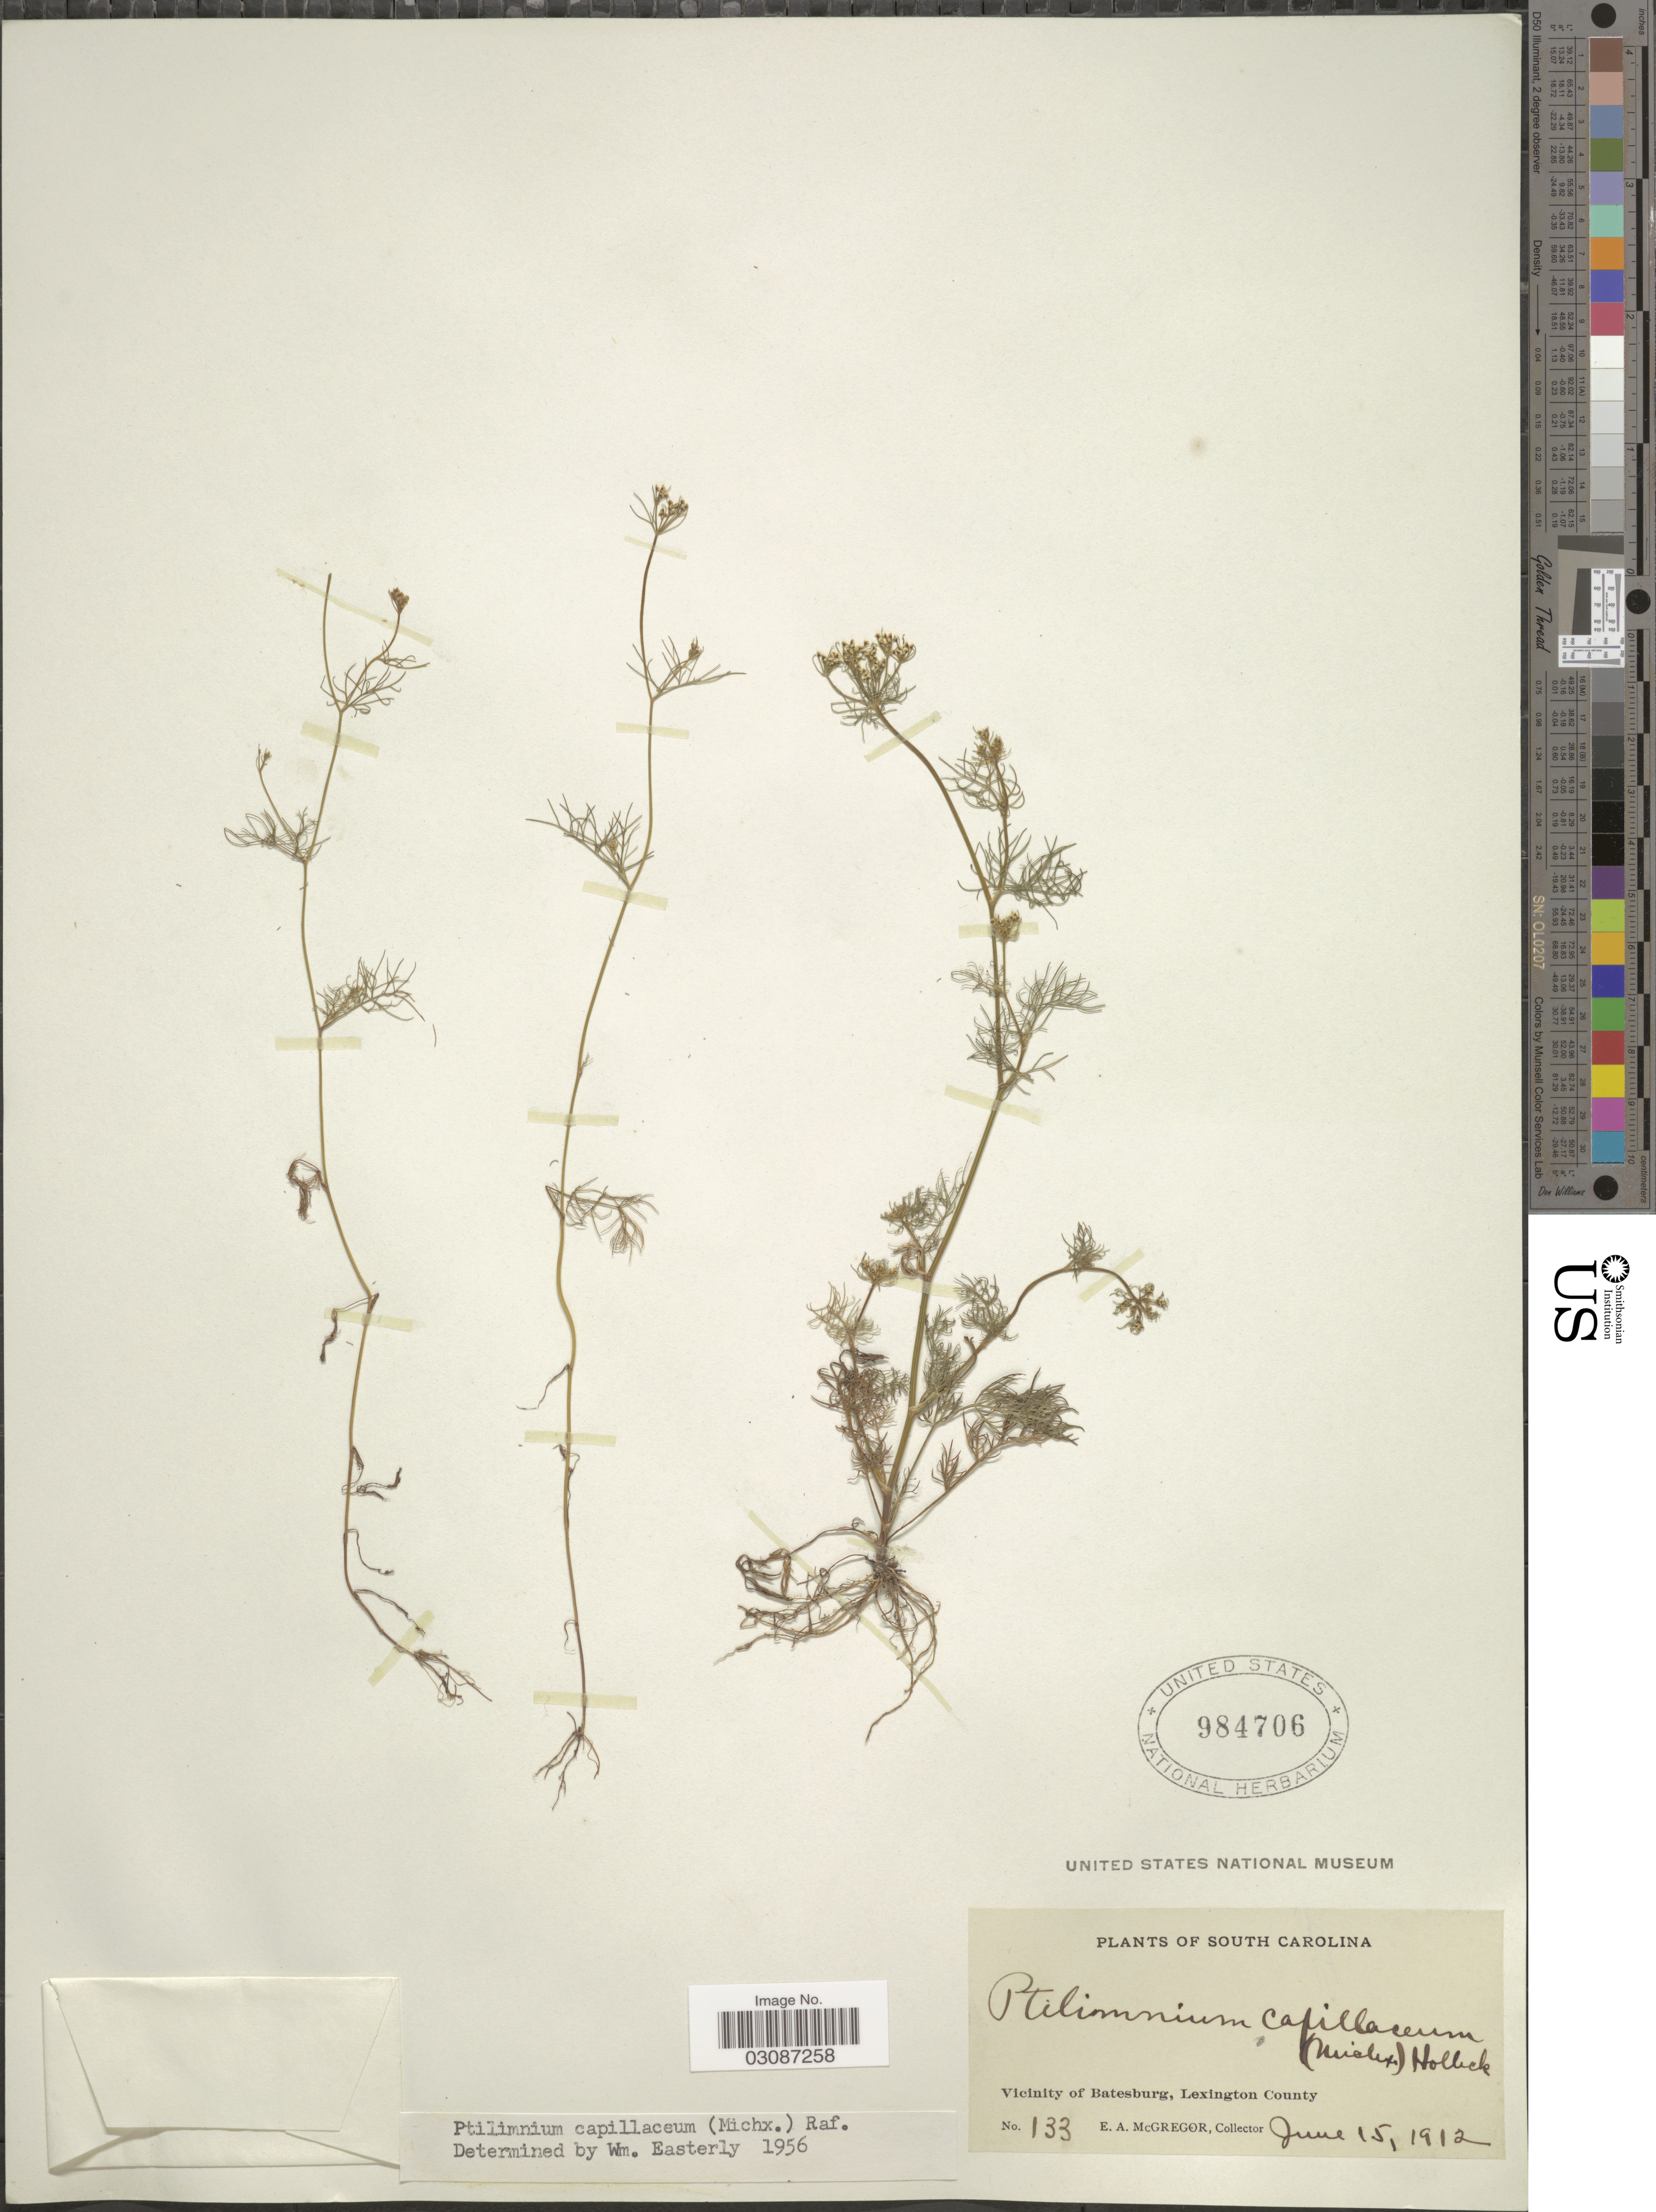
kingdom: Plantae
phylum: Tracheophyta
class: Magnoliopsida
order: Apiales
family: Apiaceae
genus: Ptilimnium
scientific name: Ptilimnium capillaceum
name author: (Michx.) Raf.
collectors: E. A. McGregor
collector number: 133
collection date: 1912-06-15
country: United States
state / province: South Carolina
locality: Vicinity of Batesburg, Lexington County.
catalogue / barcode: US 984706